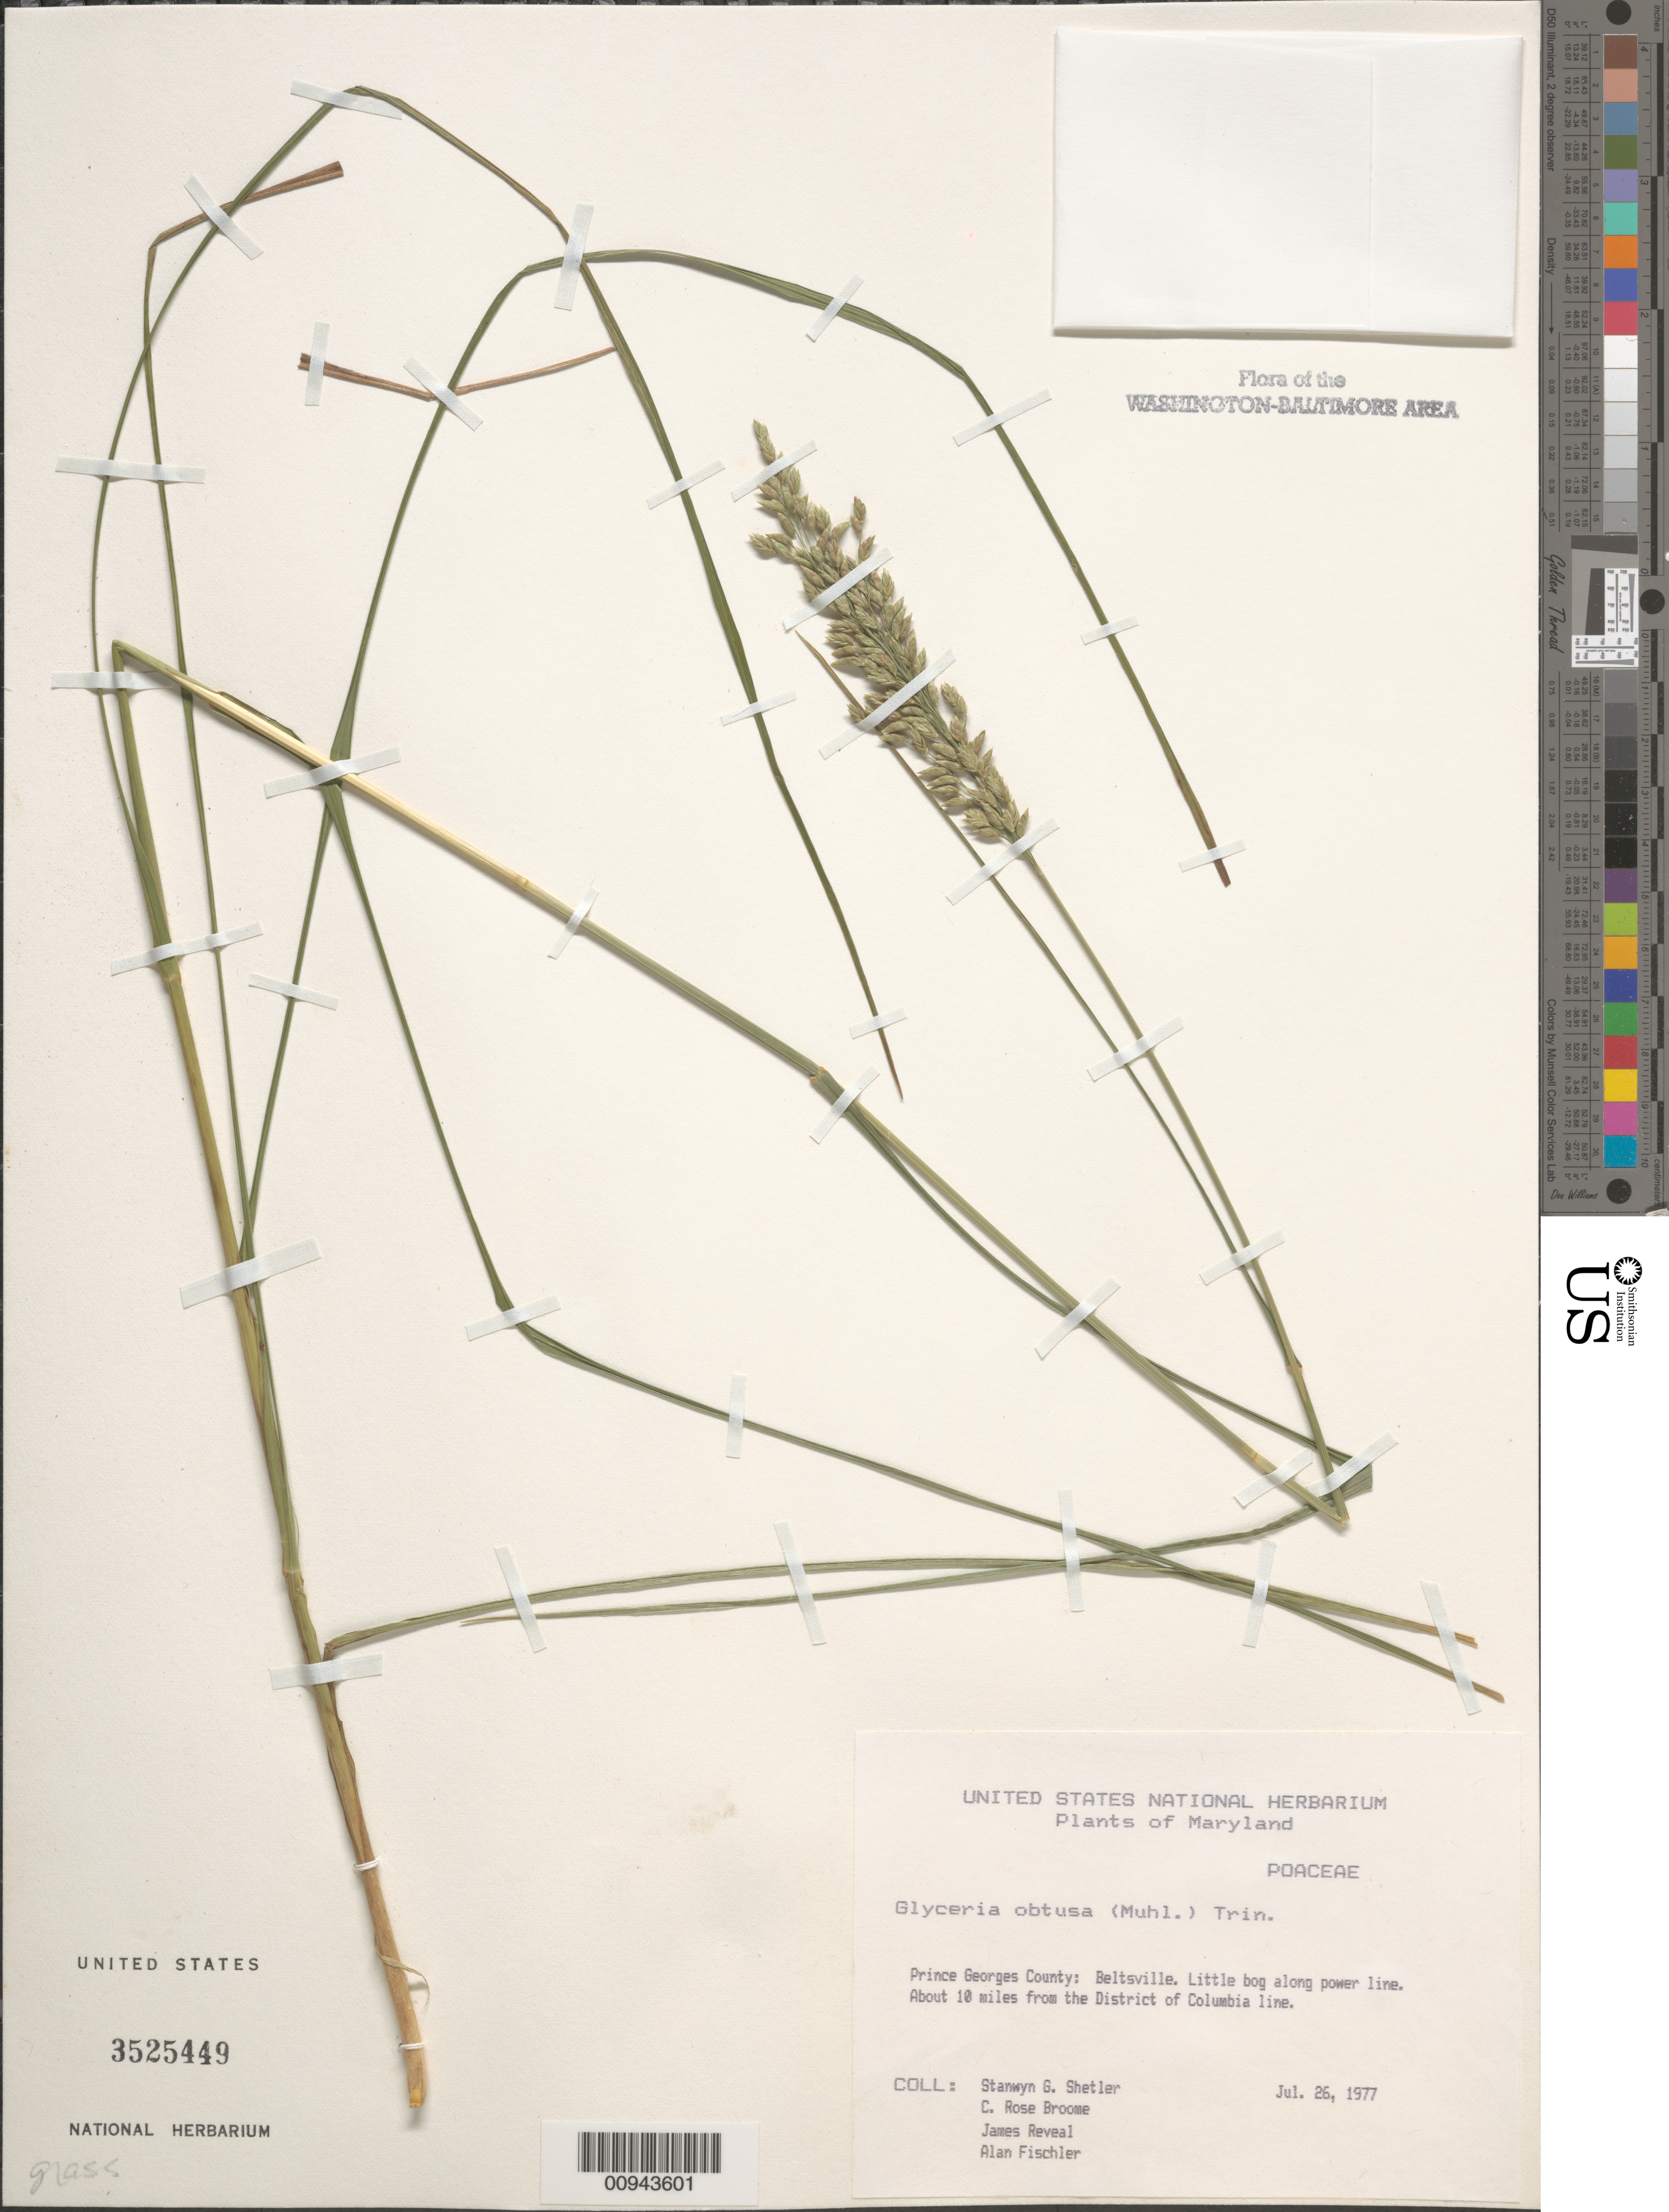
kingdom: Plantae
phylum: Tracheophyta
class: Liliopsida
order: Poales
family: Poaceae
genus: Glyceria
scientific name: Glyceria obtusa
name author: (Muhl.) Trin.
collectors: S. Shetler, C. R. Broome, J. L. Reveal & A. Fischler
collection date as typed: Jul. 26, 1977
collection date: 1977-07-26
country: United States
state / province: Maryland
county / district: Prince George's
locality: Beltsville. About 10 miles from the District of Columbia line.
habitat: little bog along power line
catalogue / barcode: US 3525449